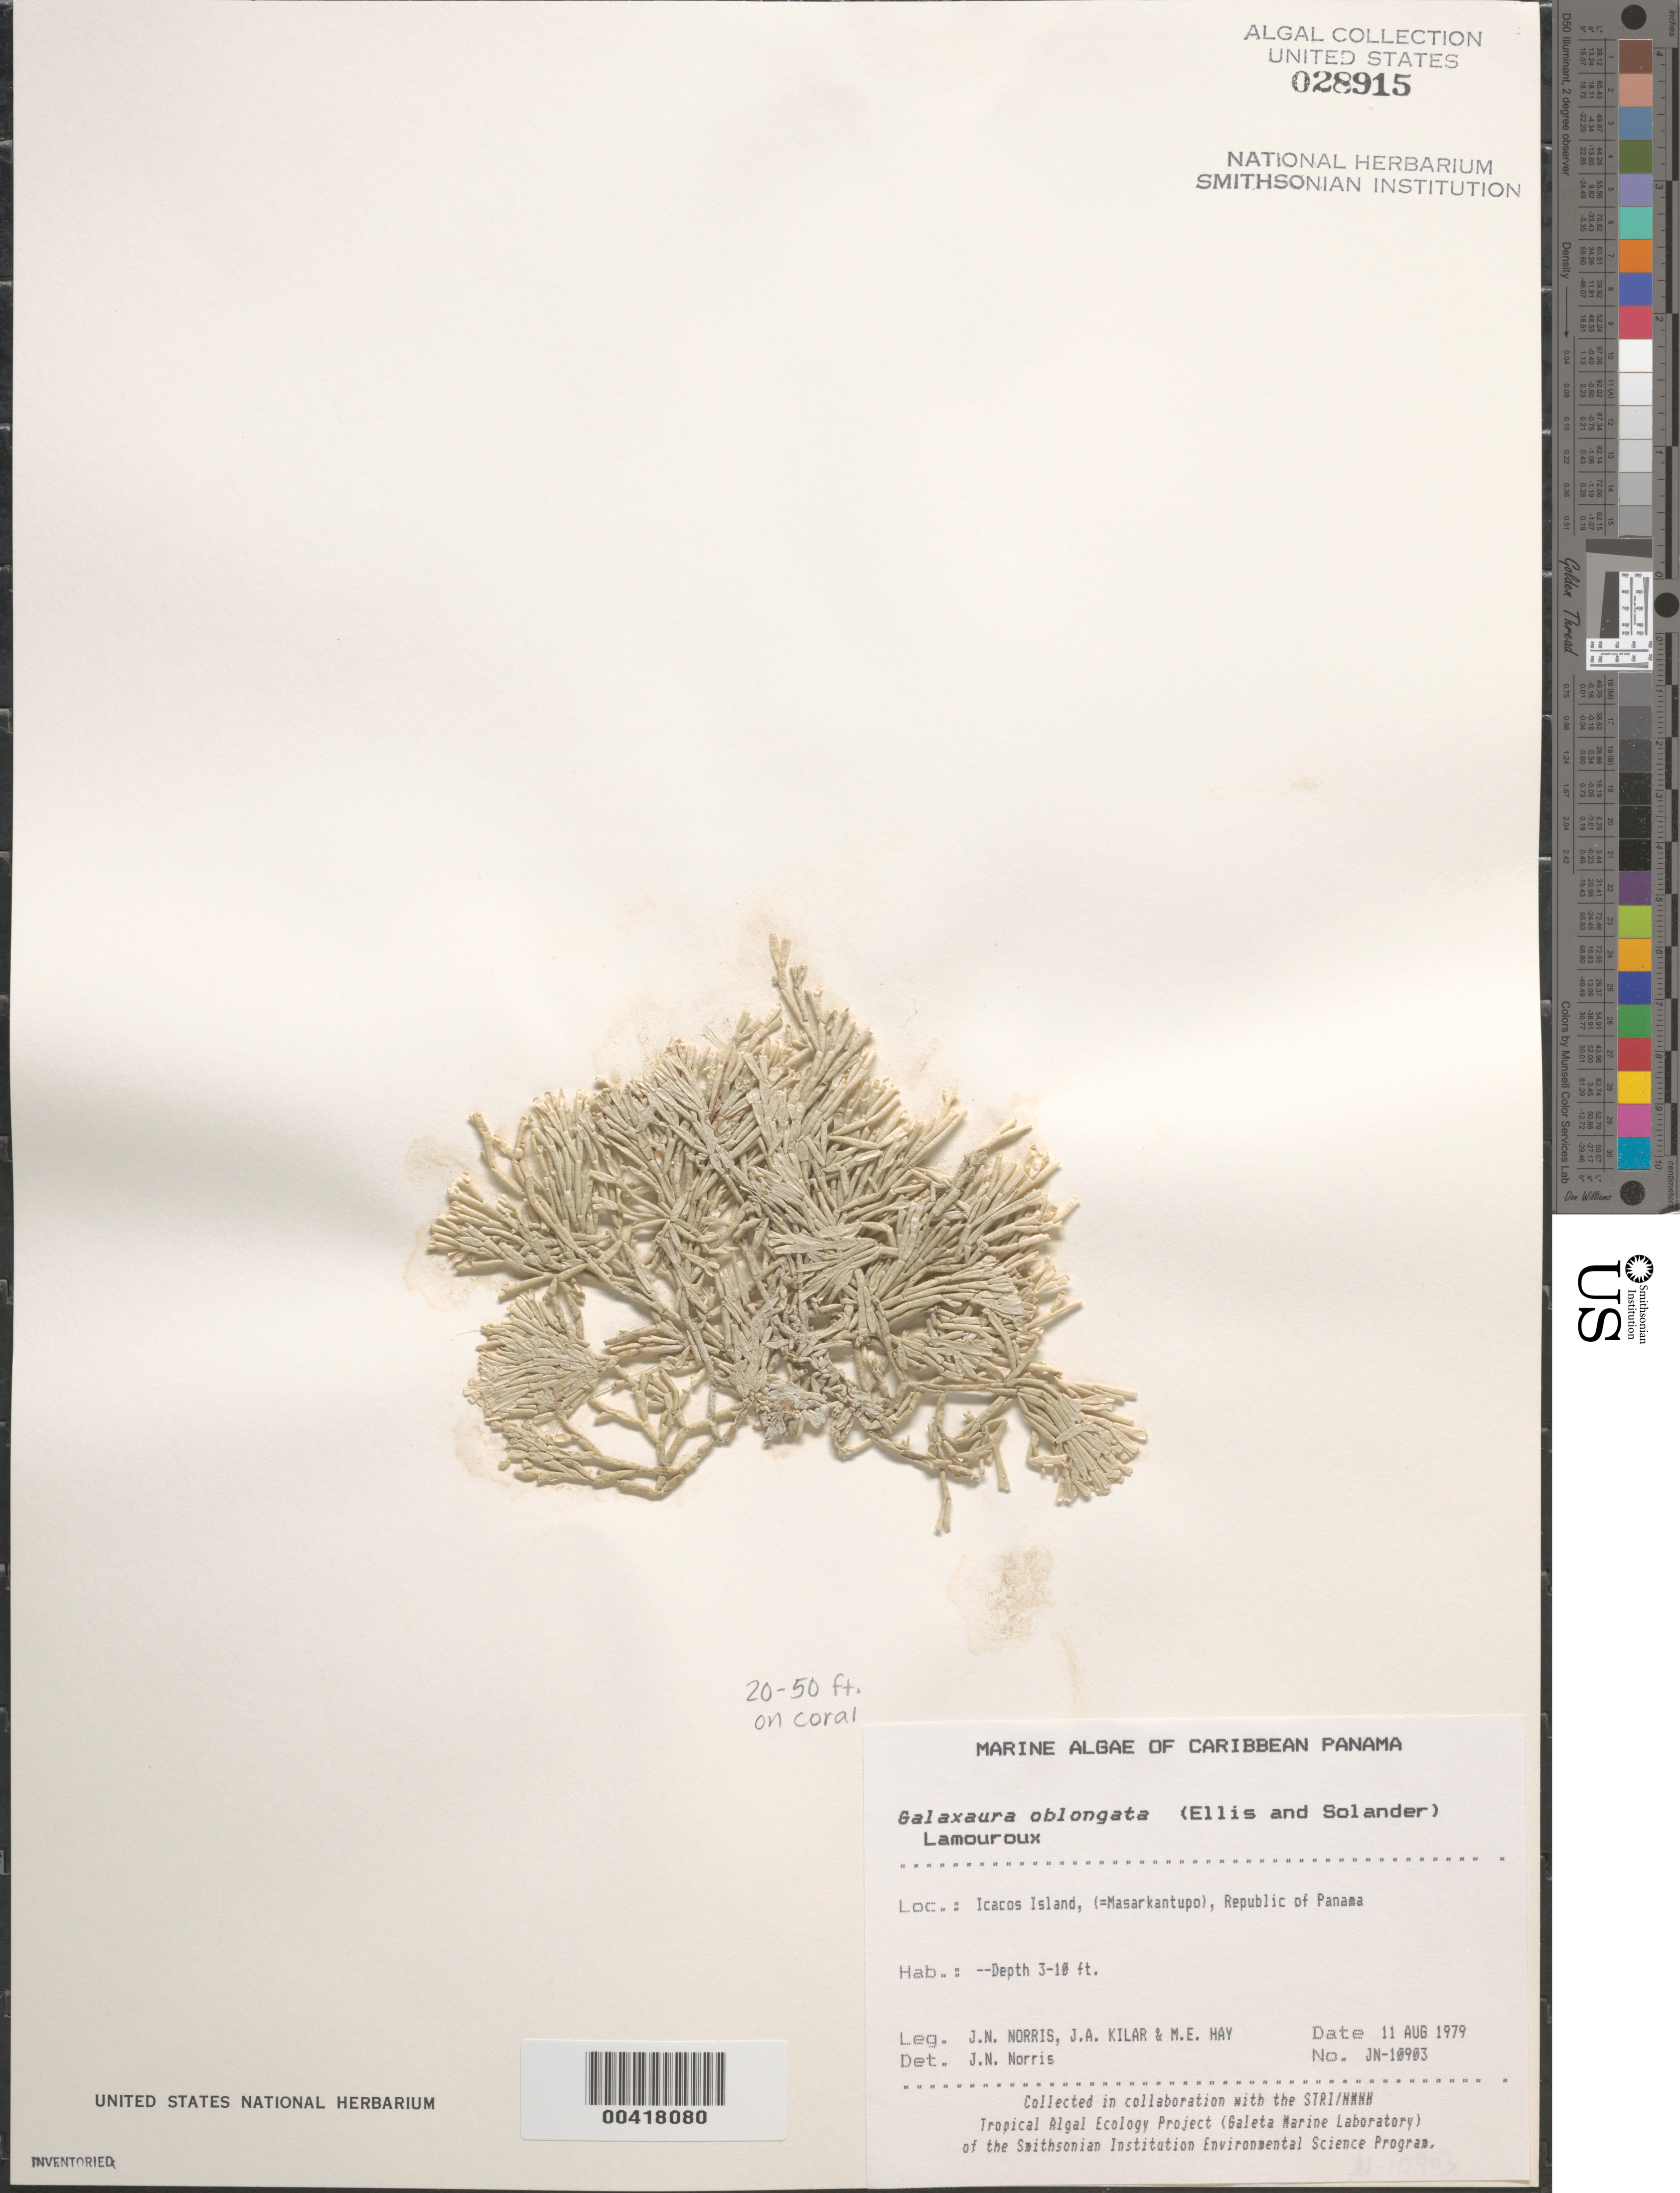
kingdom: Plantae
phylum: Rhodophyta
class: Florideophyceae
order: Nemaliales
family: Galaxauraceae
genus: Tricleocarpa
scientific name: Tricleocarpa fragilis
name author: (L.) Huisman & R.A. Towns.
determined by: Algae name updating Project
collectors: J. N. Norris, J. A. Kilar & M. E. Hay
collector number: JN-10903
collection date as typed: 11 Aug 1979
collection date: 1979-08-11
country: Panama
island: Icacos Cay (Masarkantupo)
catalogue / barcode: US 28915